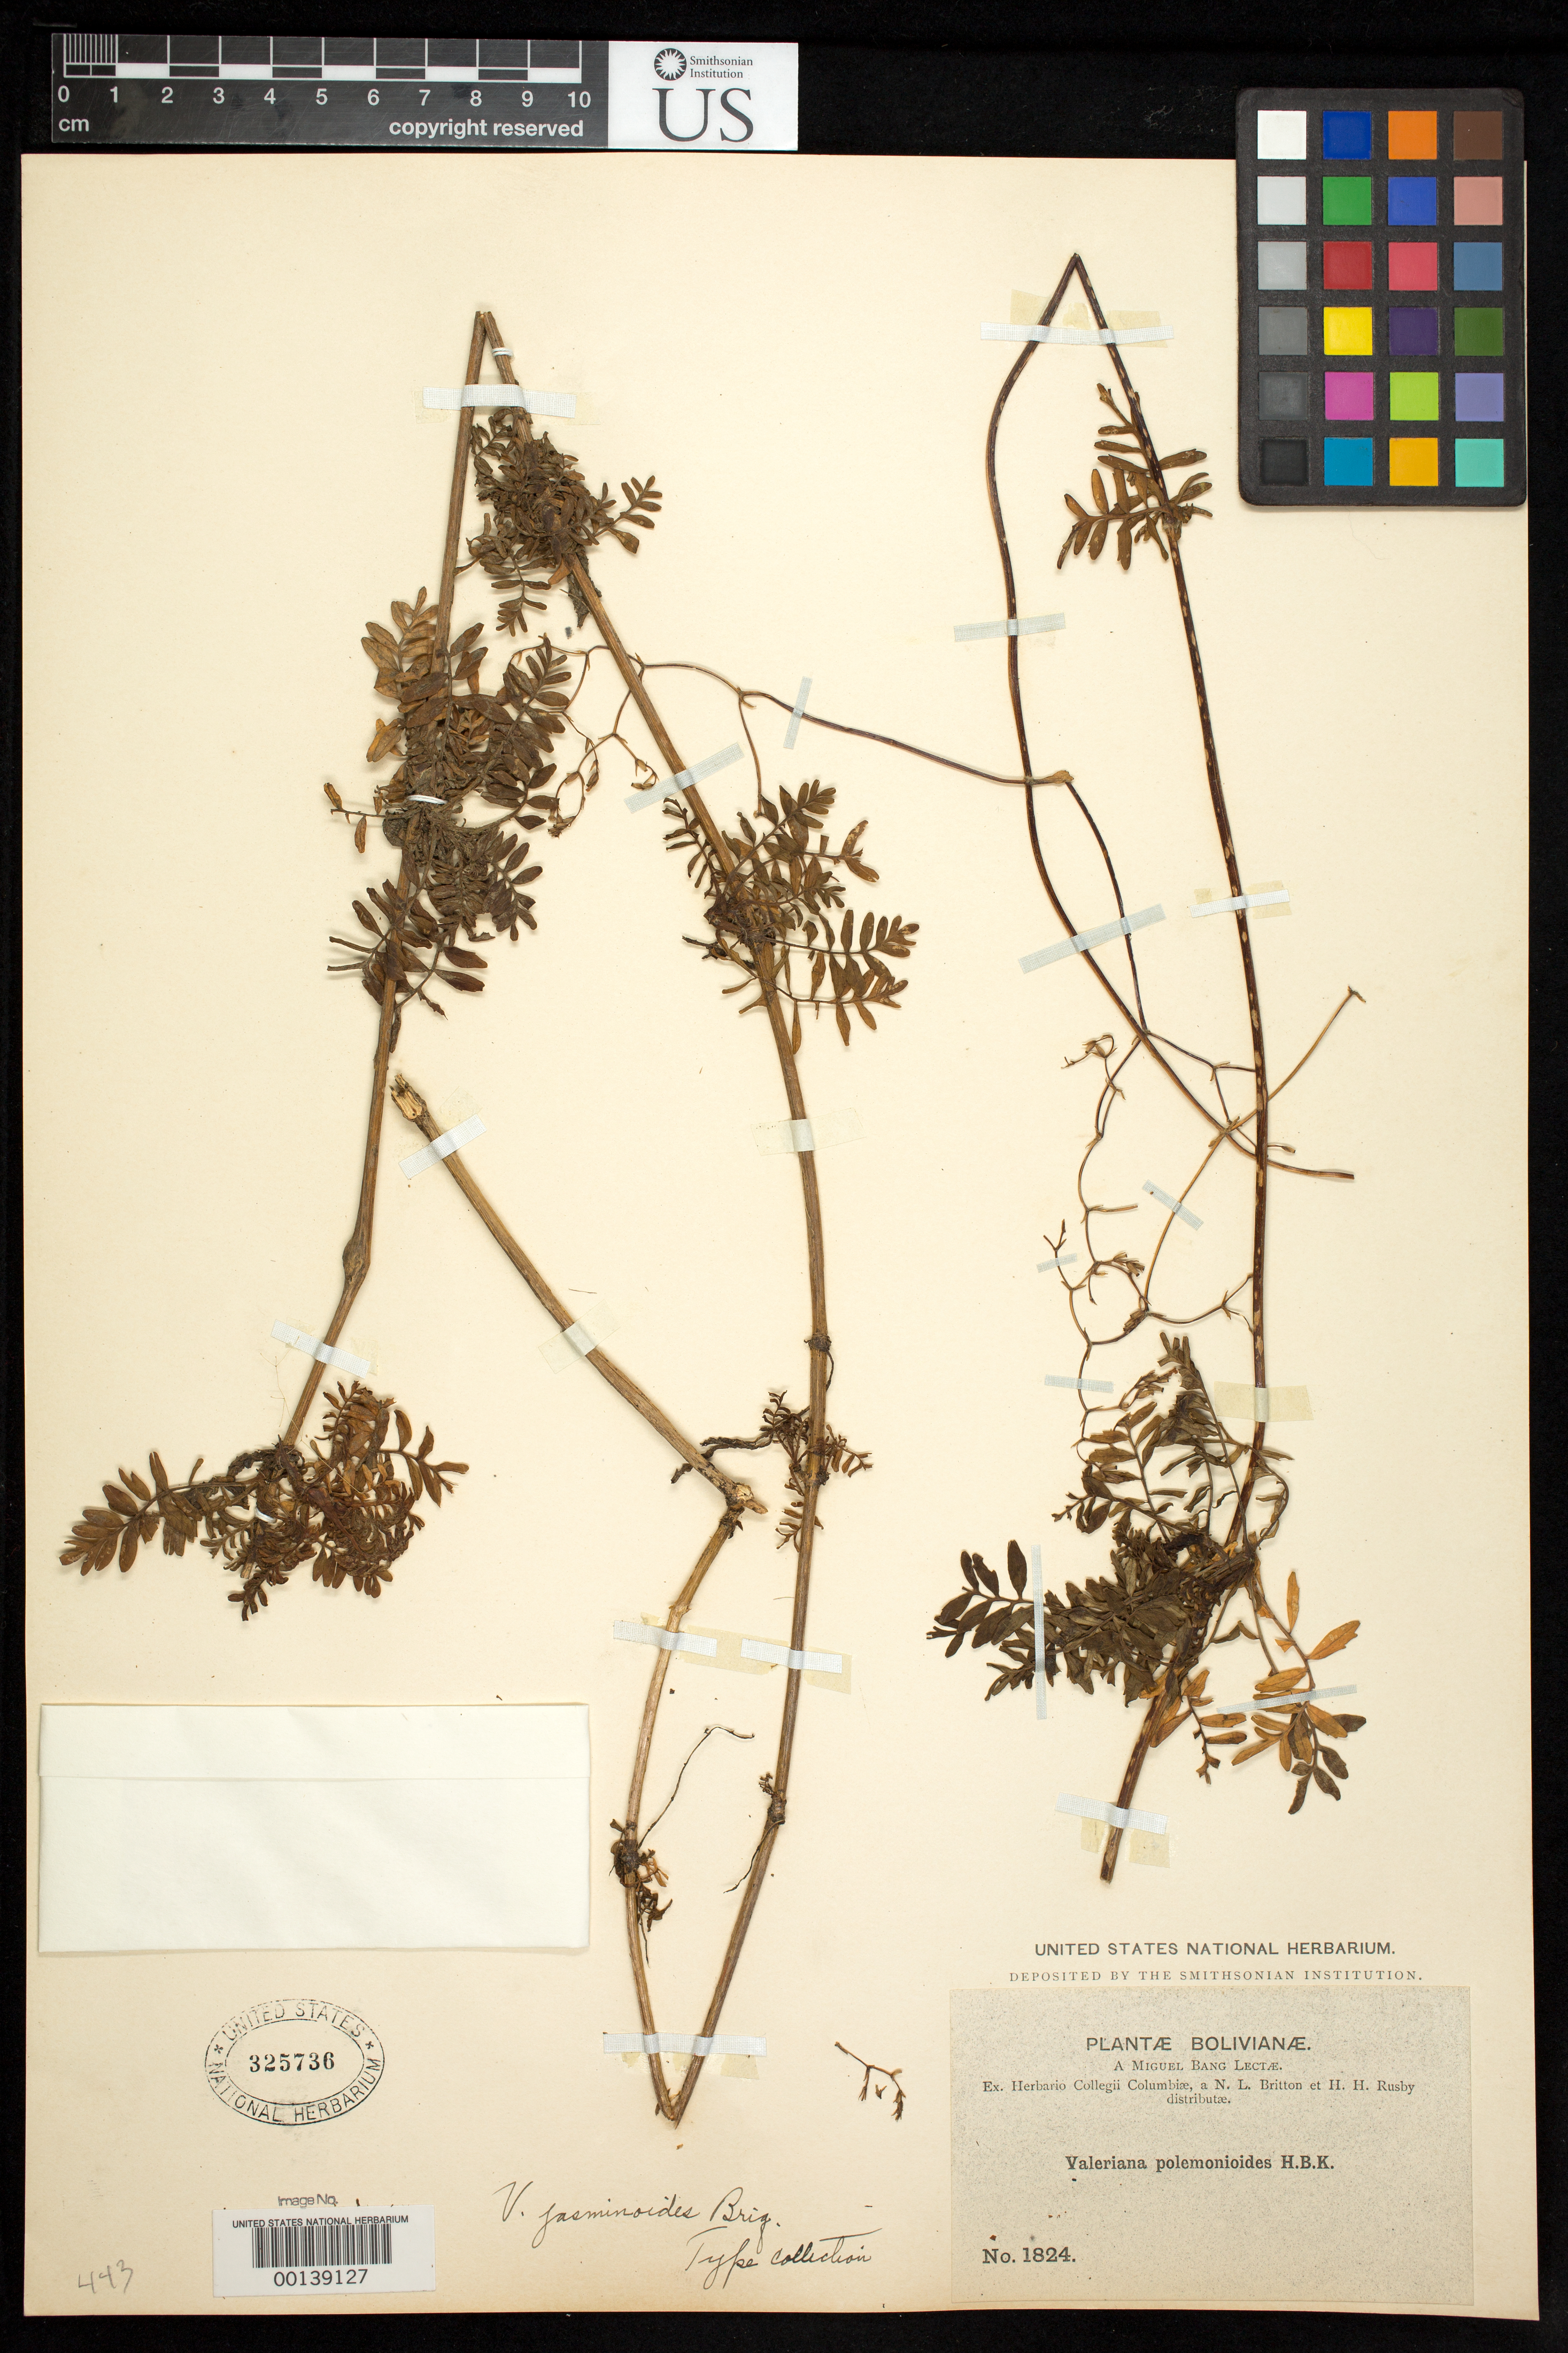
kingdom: Plantae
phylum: Tracheophyta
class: Magnoliopsida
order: Dipsacales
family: Caprifoliaceae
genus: Valeriana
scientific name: Valeriana jasminoides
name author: Briq.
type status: Isotype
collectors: M. Bang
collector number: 1824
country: Bolivia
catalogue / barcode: US 325736